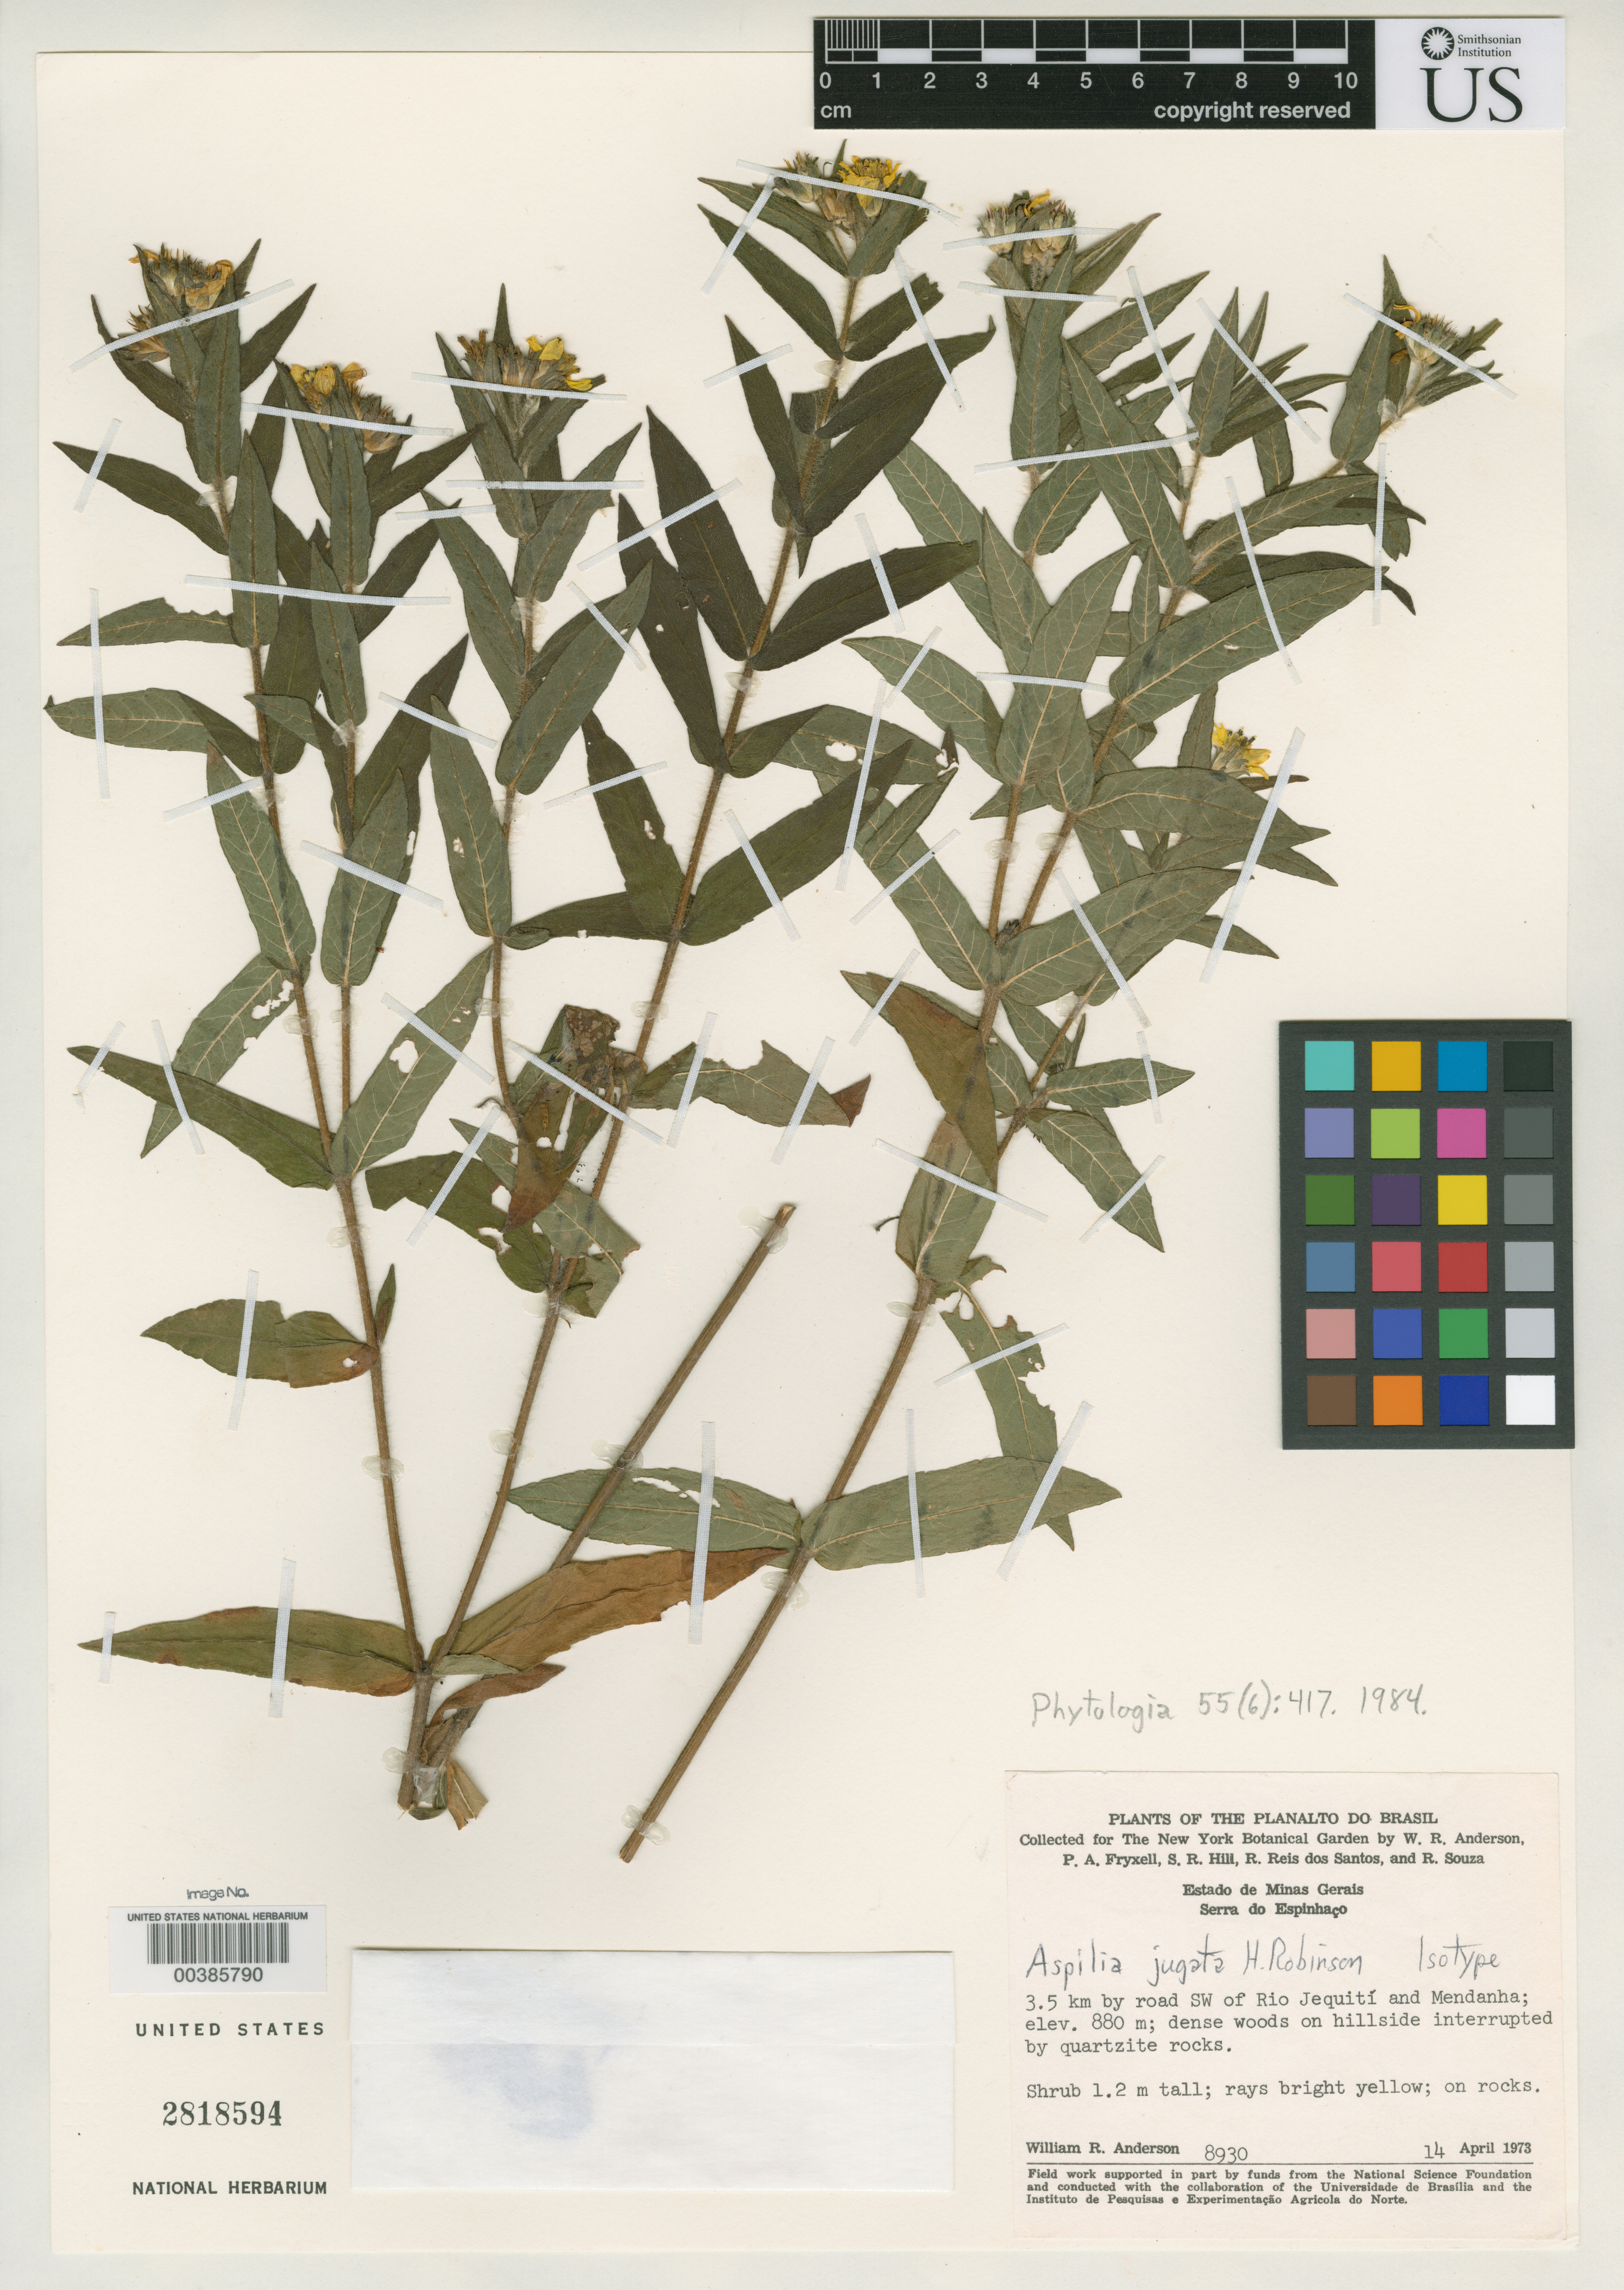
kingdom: Plantae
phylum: Tracheophyta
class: Magnoliopsida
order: Asterales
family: Asteraceae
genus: Aspilia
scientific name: Aspilia jugata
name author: H. Rob.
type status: Isotype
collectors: W. R. Anderson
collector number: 8930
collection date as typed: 14 Apr 1973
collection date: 1973-04-14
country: Brazil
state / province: Minas Gerais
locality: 3.5 km by road SW of Rio Jequiti and Mendanha.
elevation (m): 880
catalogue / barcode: US 2818594